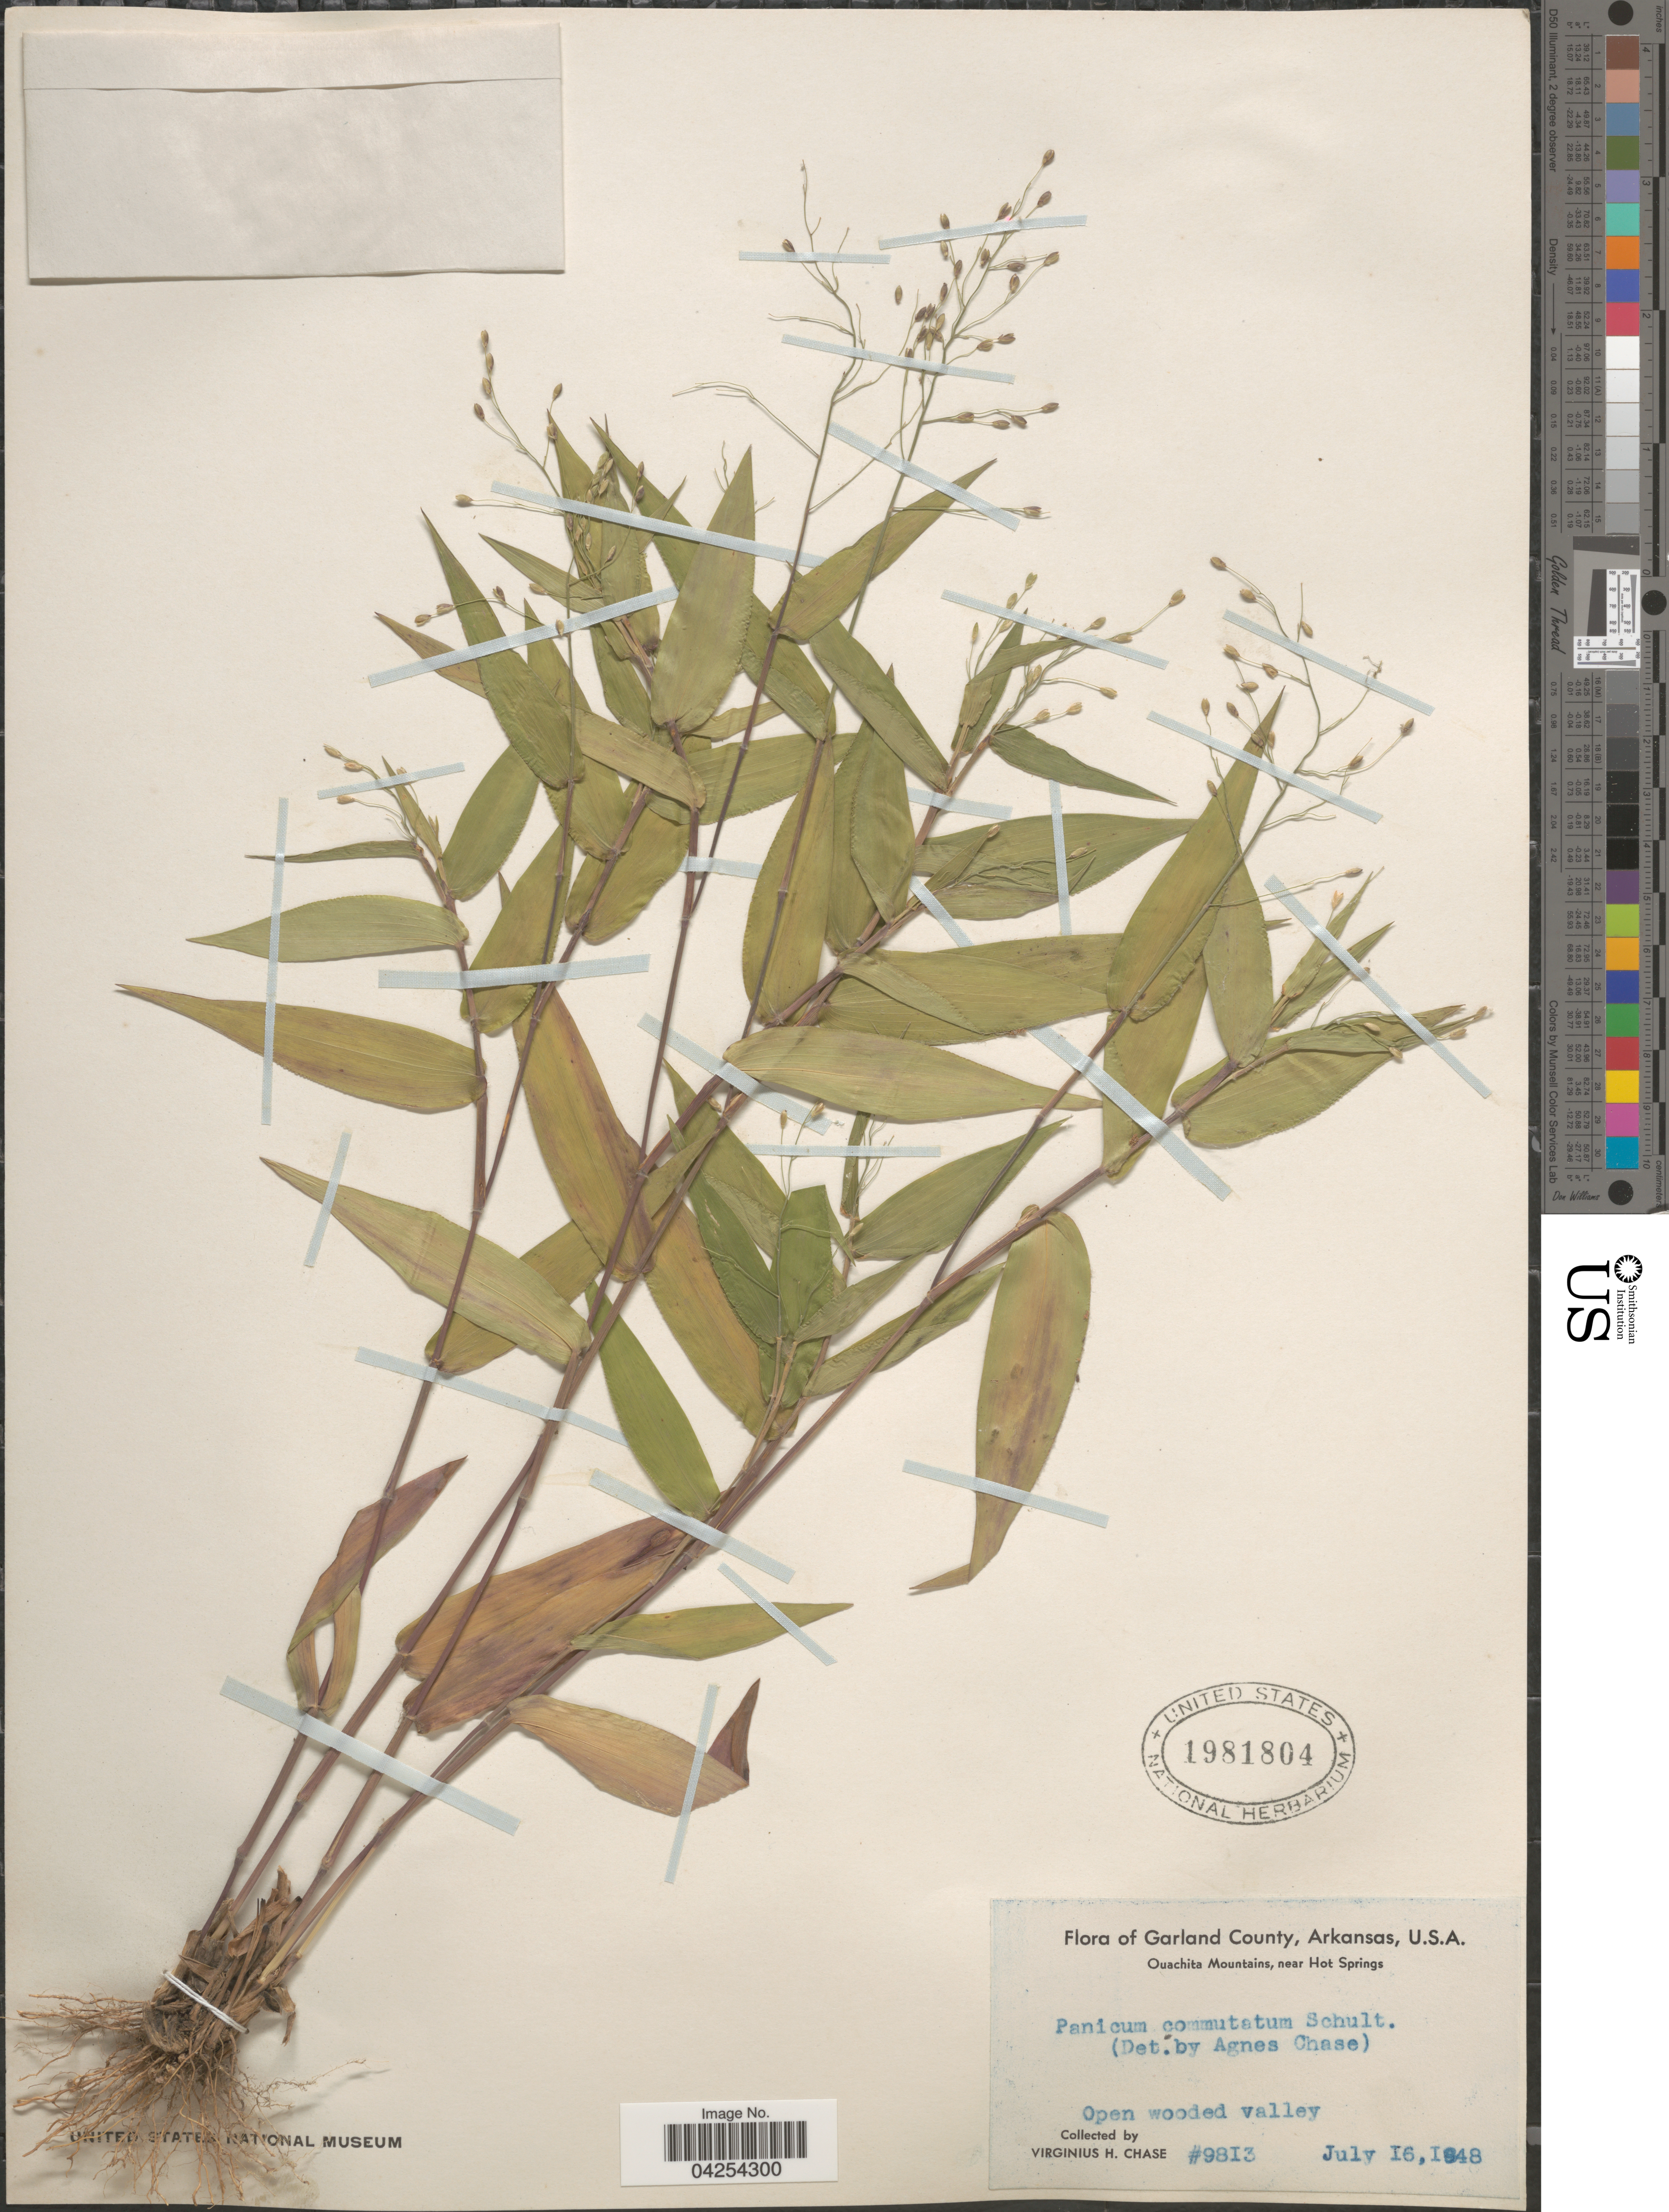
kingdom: Plantae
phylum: Tracheophyta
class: Liliopsida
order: Poales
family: Poaceae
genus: Dichanthelium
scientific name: Dichanthelium commutatum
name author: (Schult.) Gould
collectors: V. H. Chase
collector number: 9813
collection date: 1948-07-16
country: United States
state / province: Arkansas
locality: Garland County. Ouachita Mountains, near Hot Springs.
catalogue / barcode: US 1981804